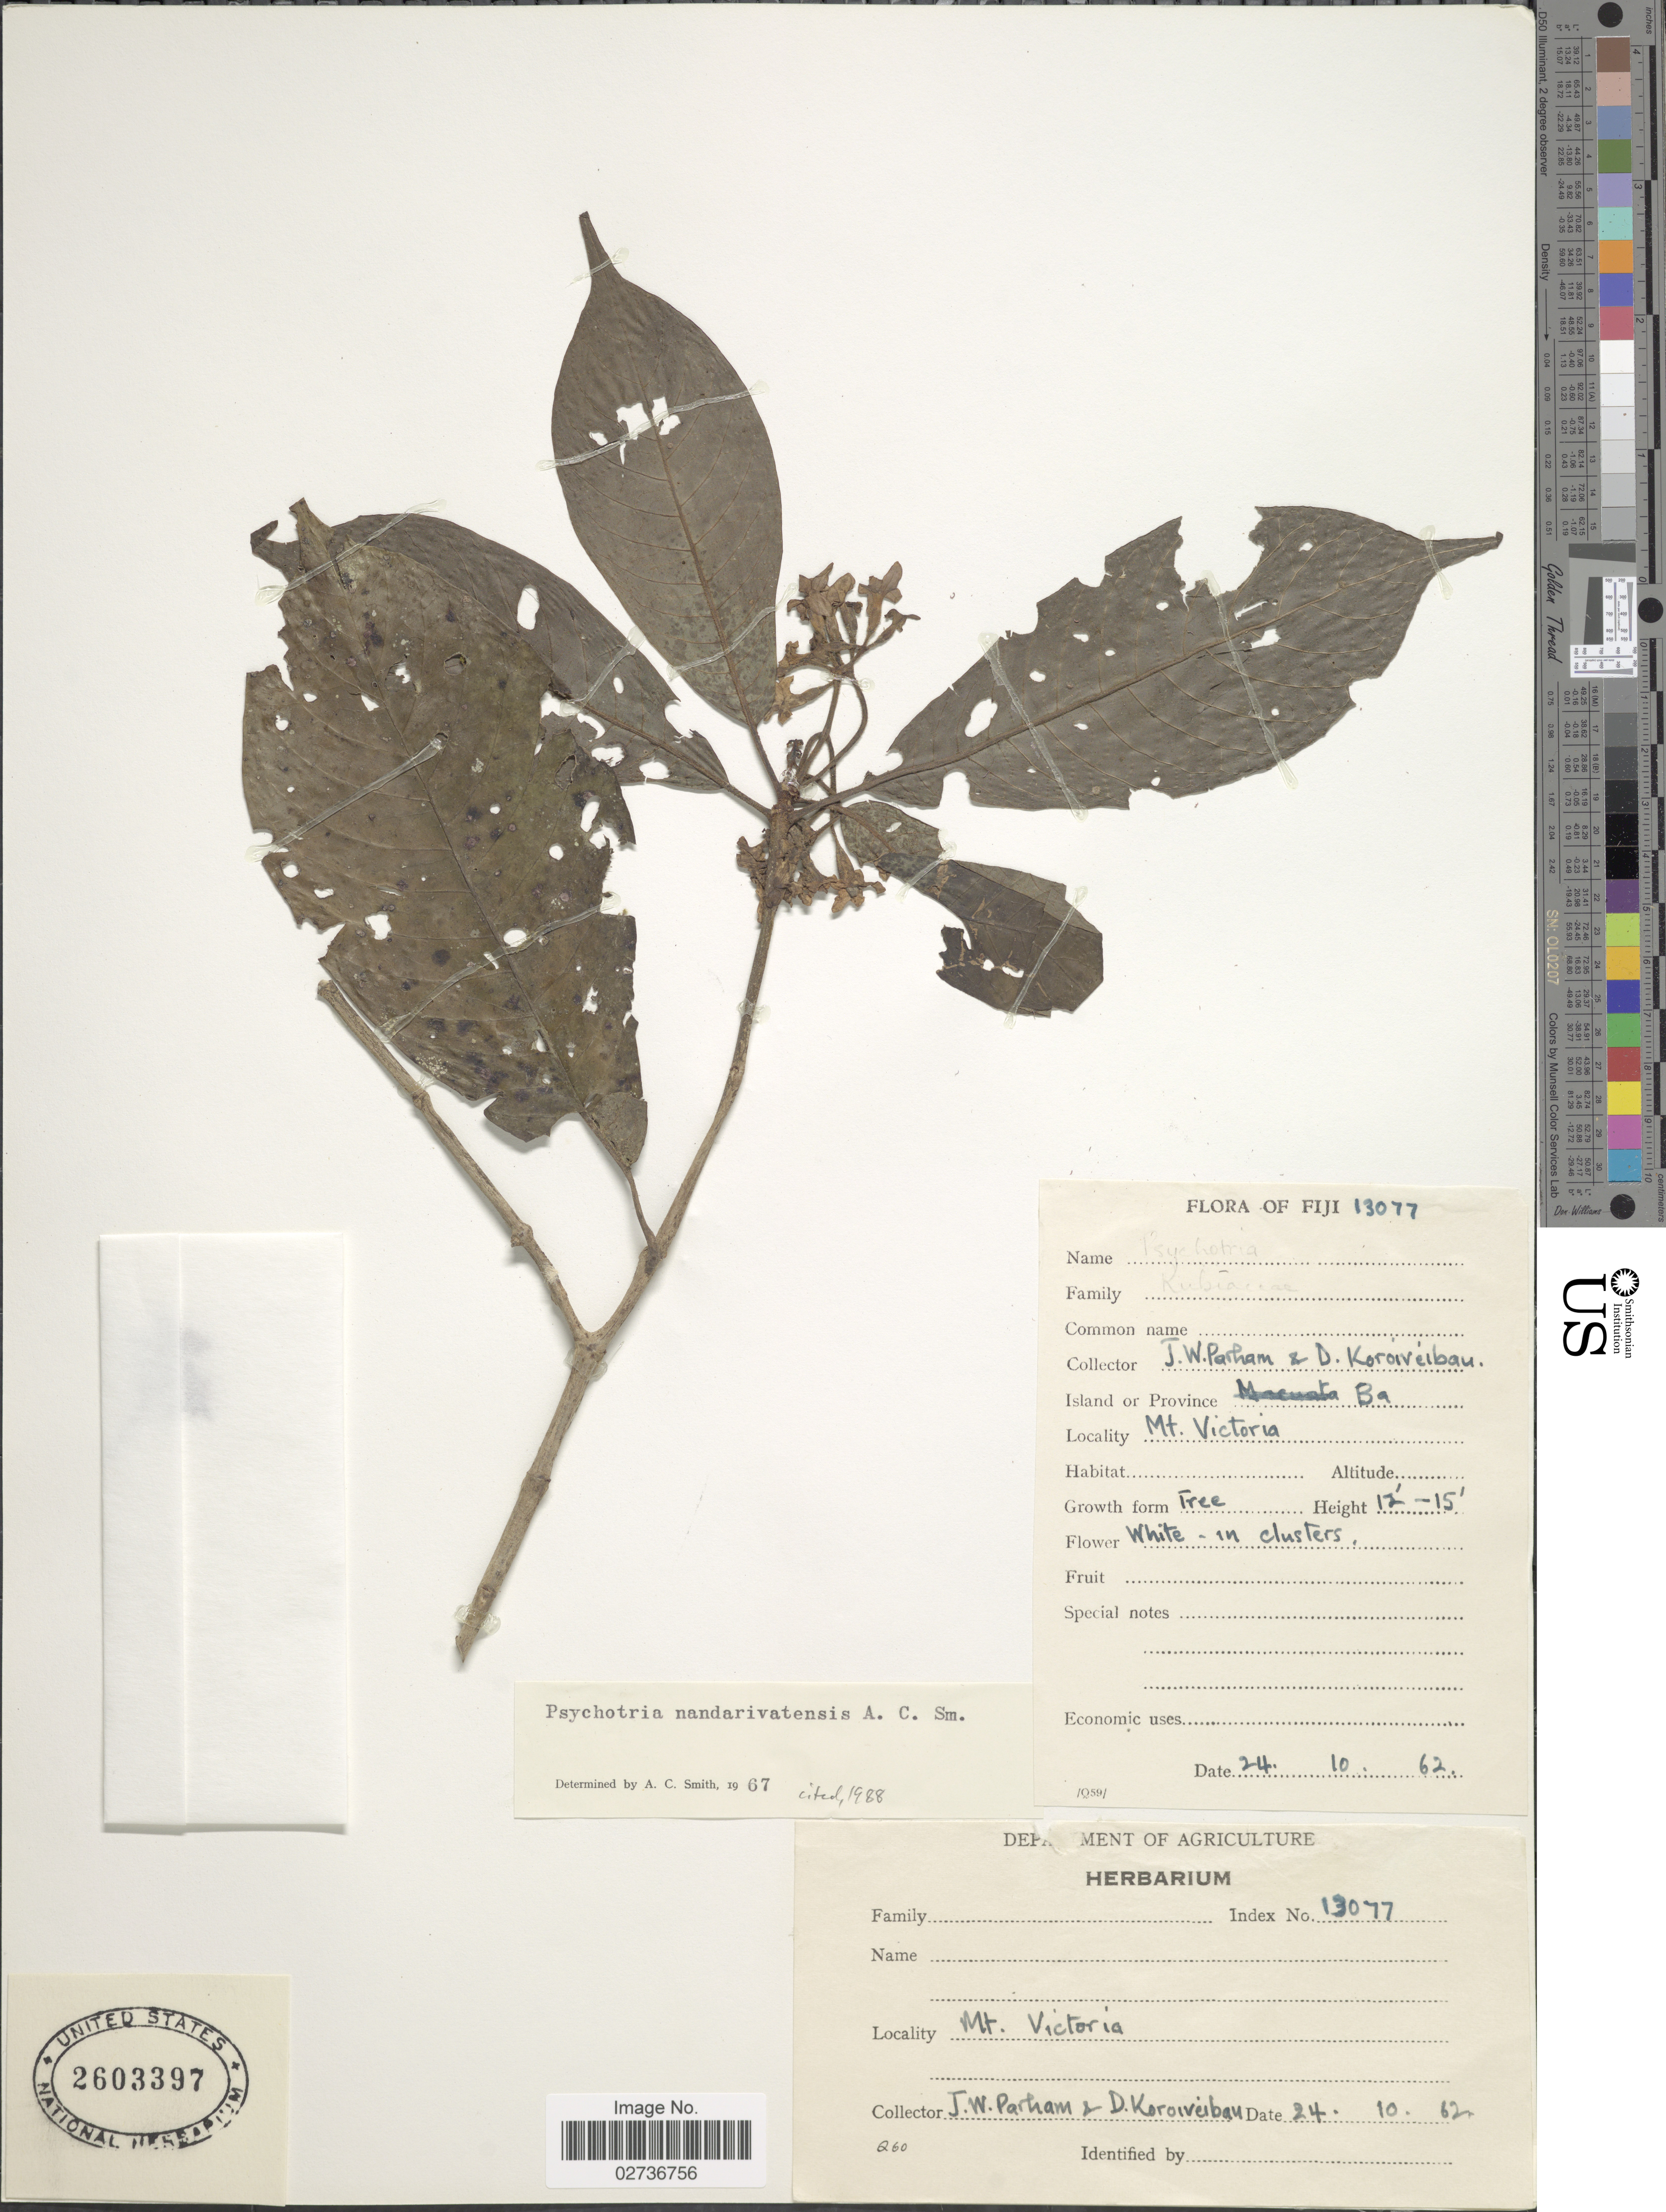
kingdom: Plantae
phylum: Tracheophyta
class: Magnoliopsida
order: Gentianales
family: Rubiaceae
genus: Psychotria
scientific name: Psychotria nandarivatensis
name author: A.C. Sm.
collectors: J. Parham & D. Koroiveibau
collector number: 13077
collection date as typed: Transcribed d/m/y: 24/10/62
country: Fiji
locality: Ba. Mt. Victoria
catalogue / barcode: US 2603397